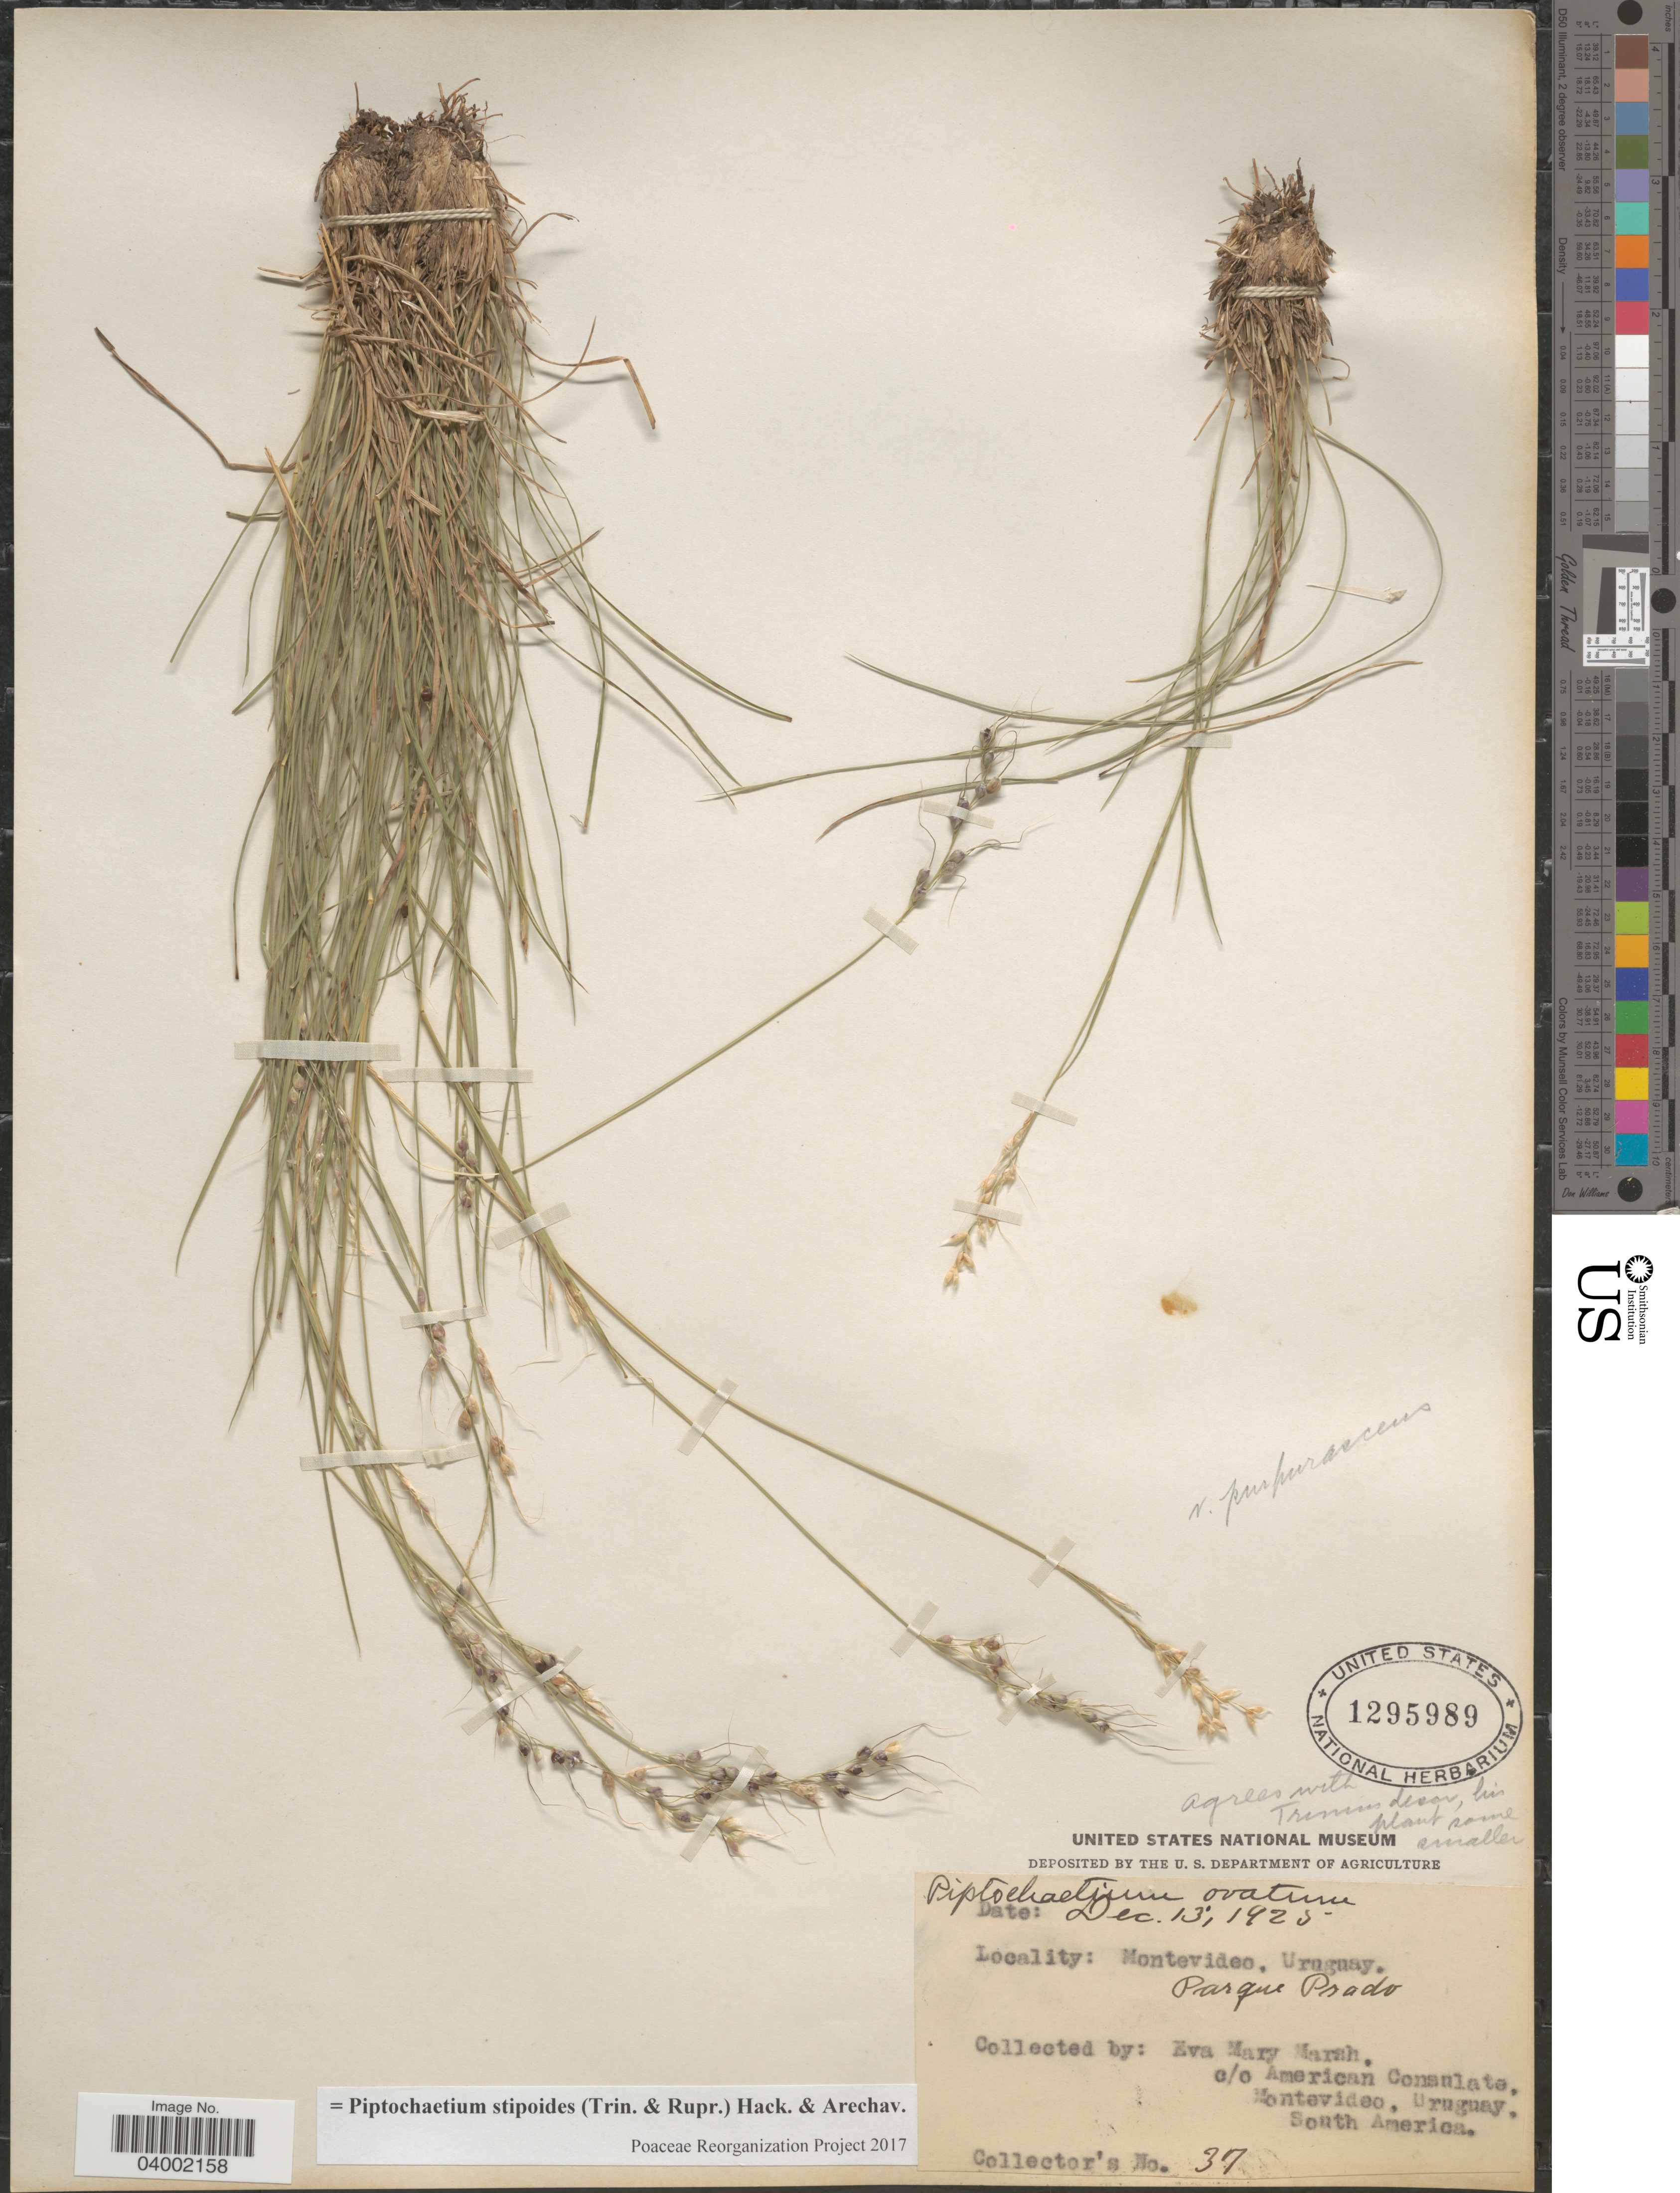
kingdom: Plantae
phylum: Tracheophyta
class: Liliopsida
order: Poales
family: Poaceae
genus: Piptochaetium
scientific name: Piptochaetium stipoides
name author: (Trin. & Rupr.) Hack. & Arechav.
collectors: E. Marsh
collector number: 37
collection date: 1925-12-13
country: Uruguay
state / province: Montevideo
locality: Parque Prado.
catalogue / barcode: US 1295989